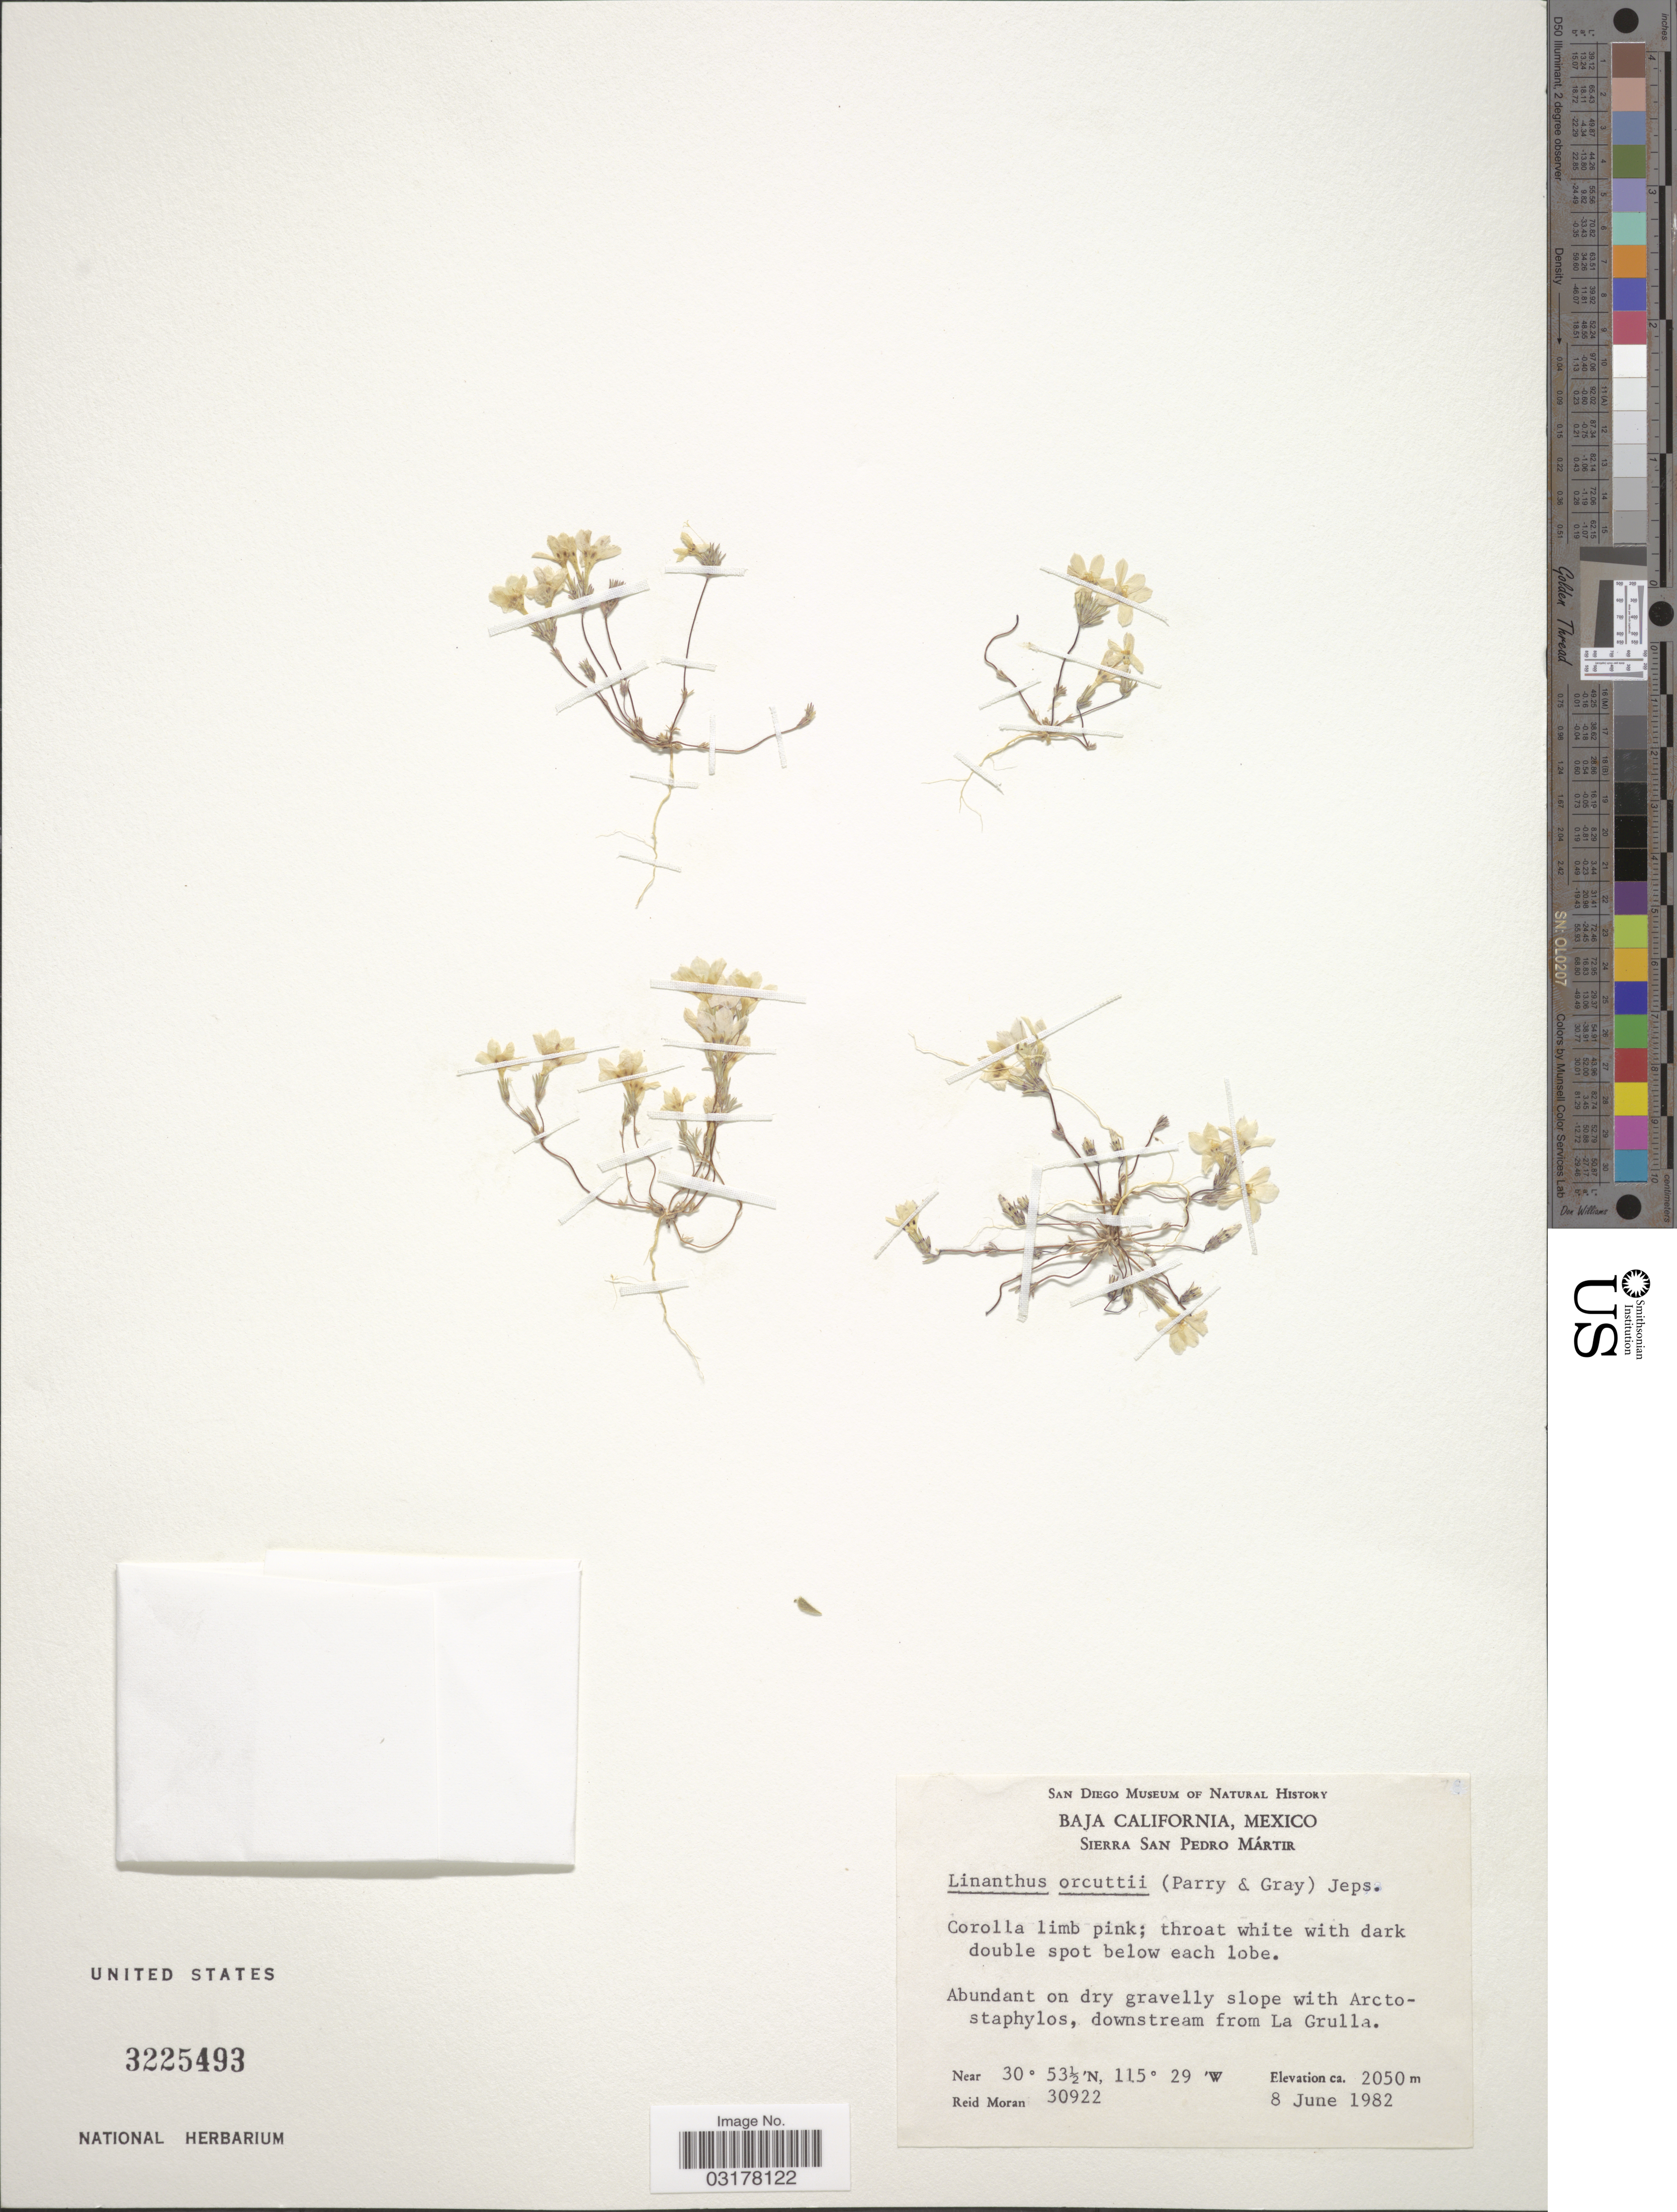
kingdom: Plantae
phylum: Tracheophyta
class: Magnoliopsida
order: Ericales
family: Polemoniaceae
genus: Linanthus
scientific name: Linanthus orcuttii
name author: (A. Gray ex Parry) Jeps.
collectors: R. Moran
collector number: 30922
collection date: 1982-06-08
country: Mexico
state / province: Baja California Norte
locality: Sierra San Pedro Mártir. Downstream from La Grulla.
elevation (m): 2050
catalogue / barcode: US 3225493